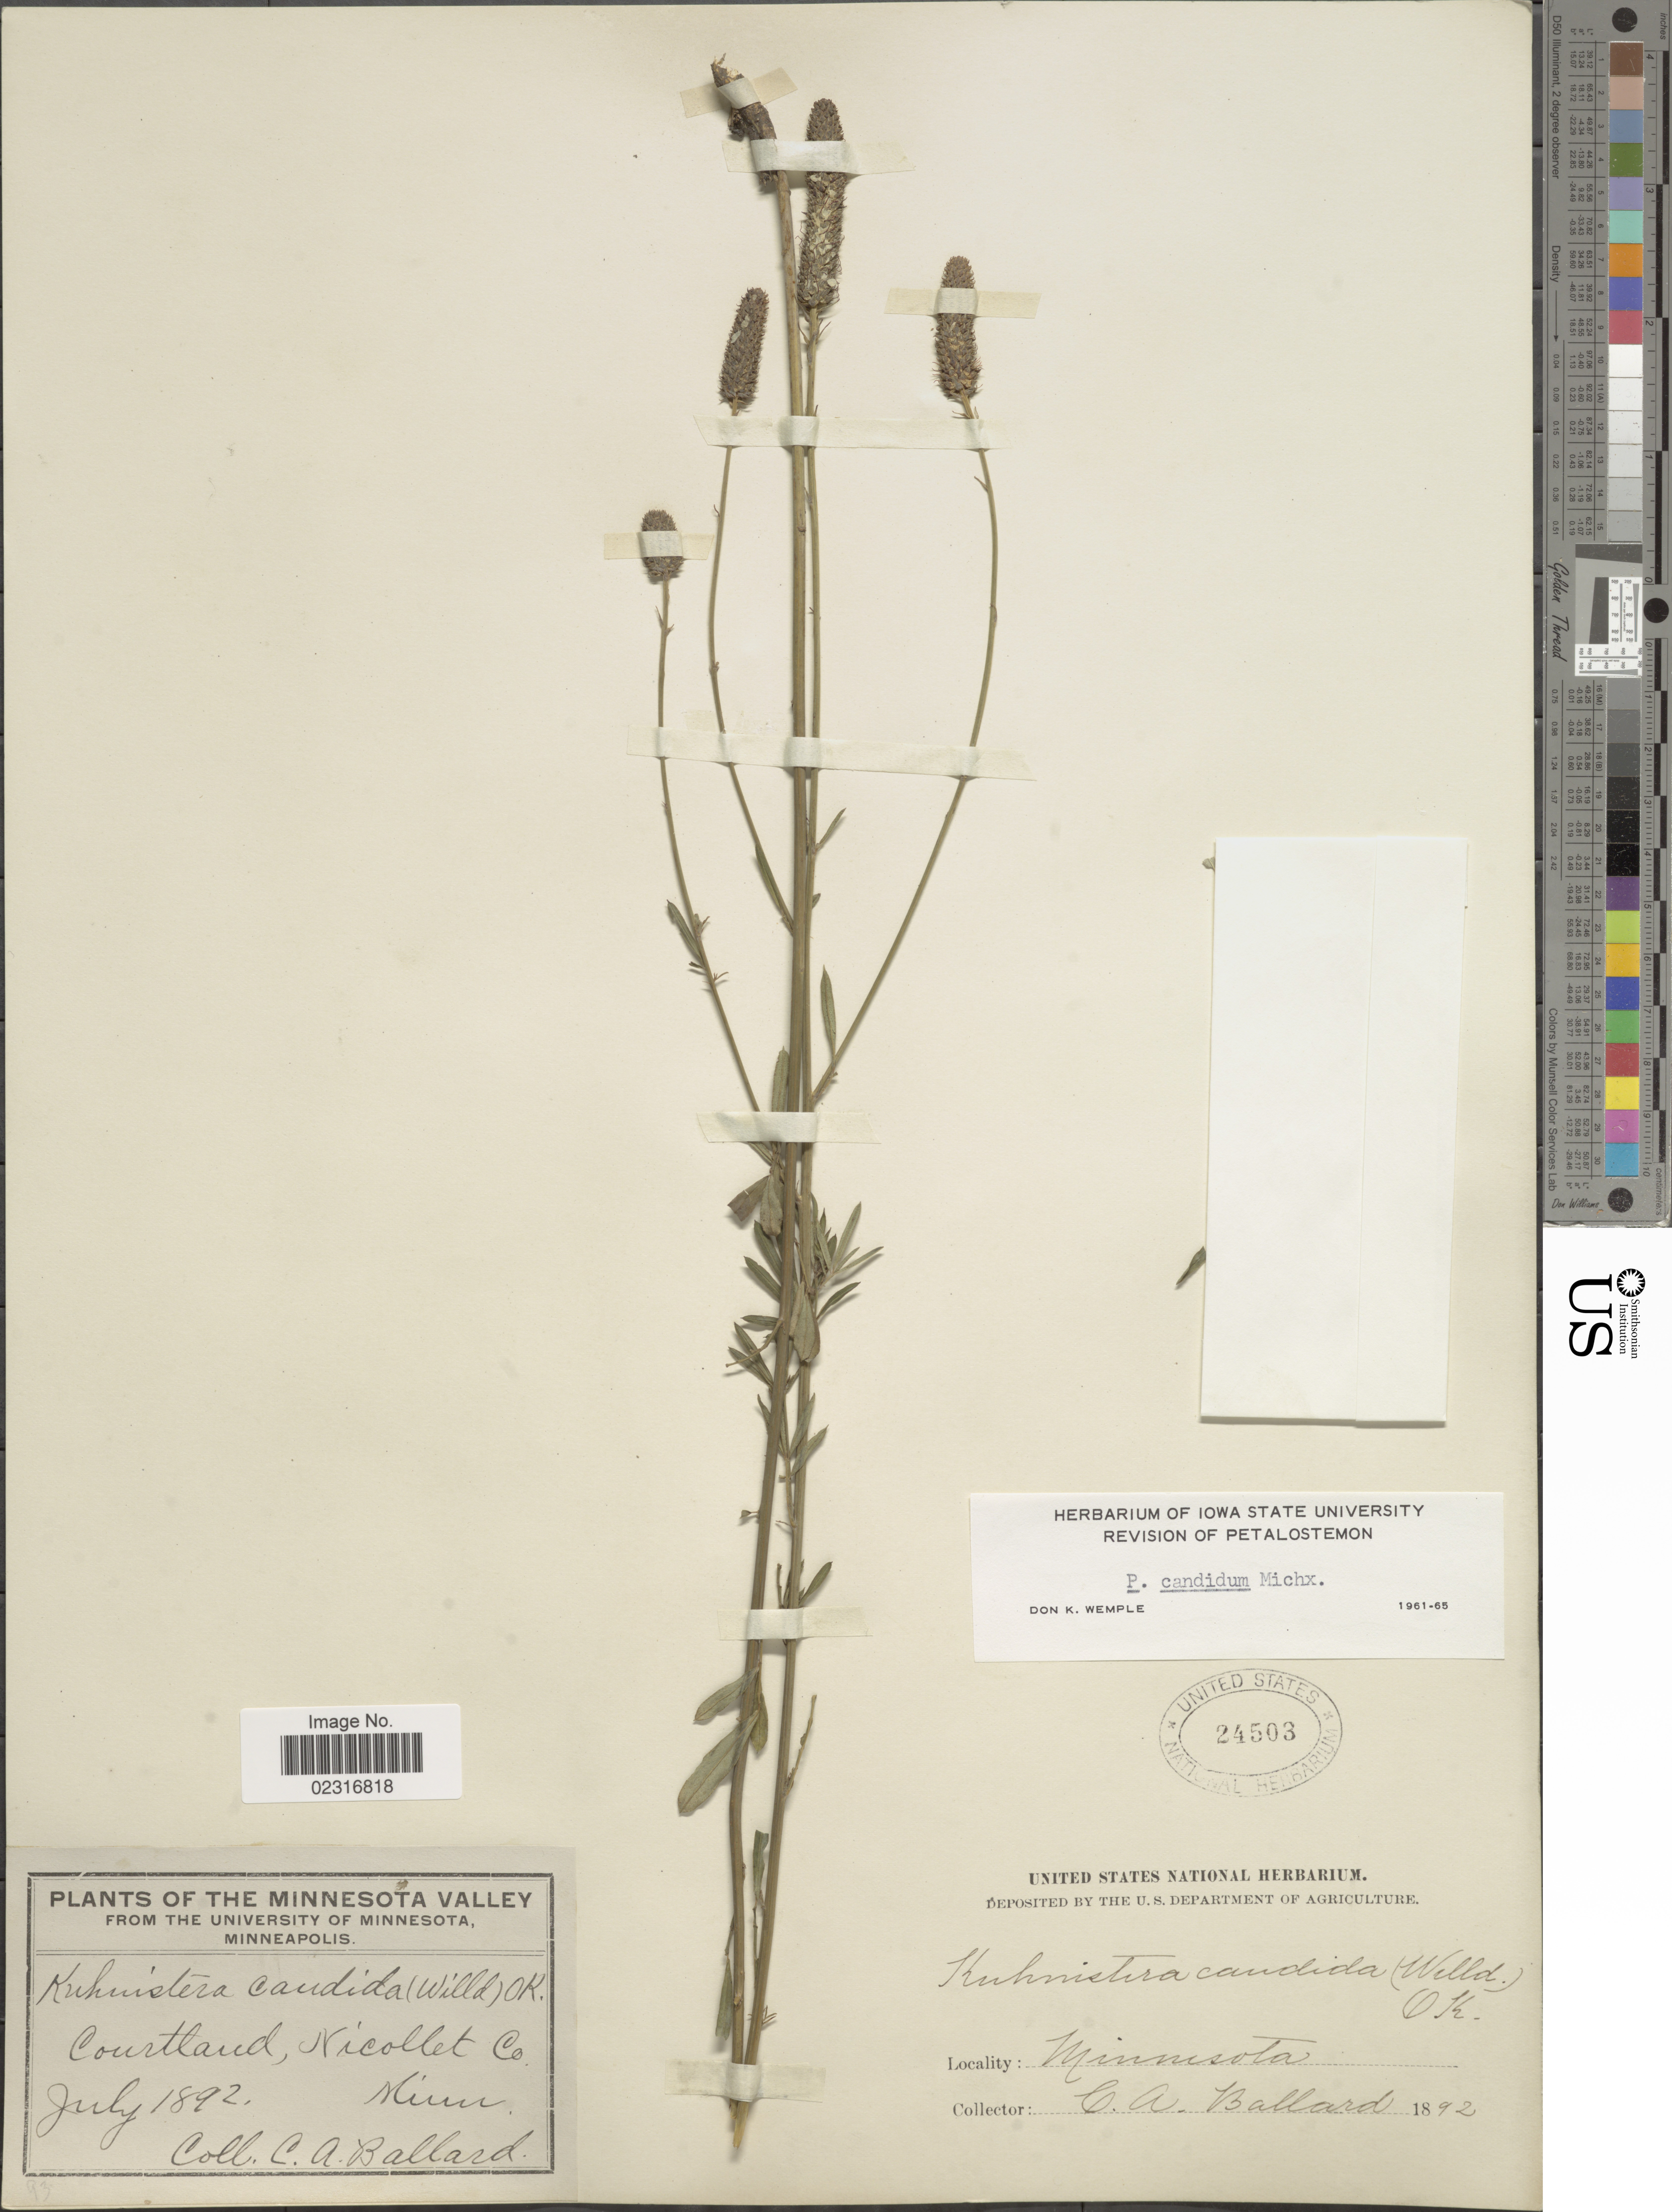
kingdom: Plantae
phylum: Tracheophyta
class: Magnoliopsida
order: Fabales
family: Fabaceae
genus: Dalea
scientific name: Dalea candida var. candida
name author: Michx. ex Willd.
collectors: C. A. Ballard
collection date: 1892-07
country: United States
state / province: Minnesota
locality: Minnesota Valley. Courtland, Nicollet Co.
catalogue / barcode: US 24503